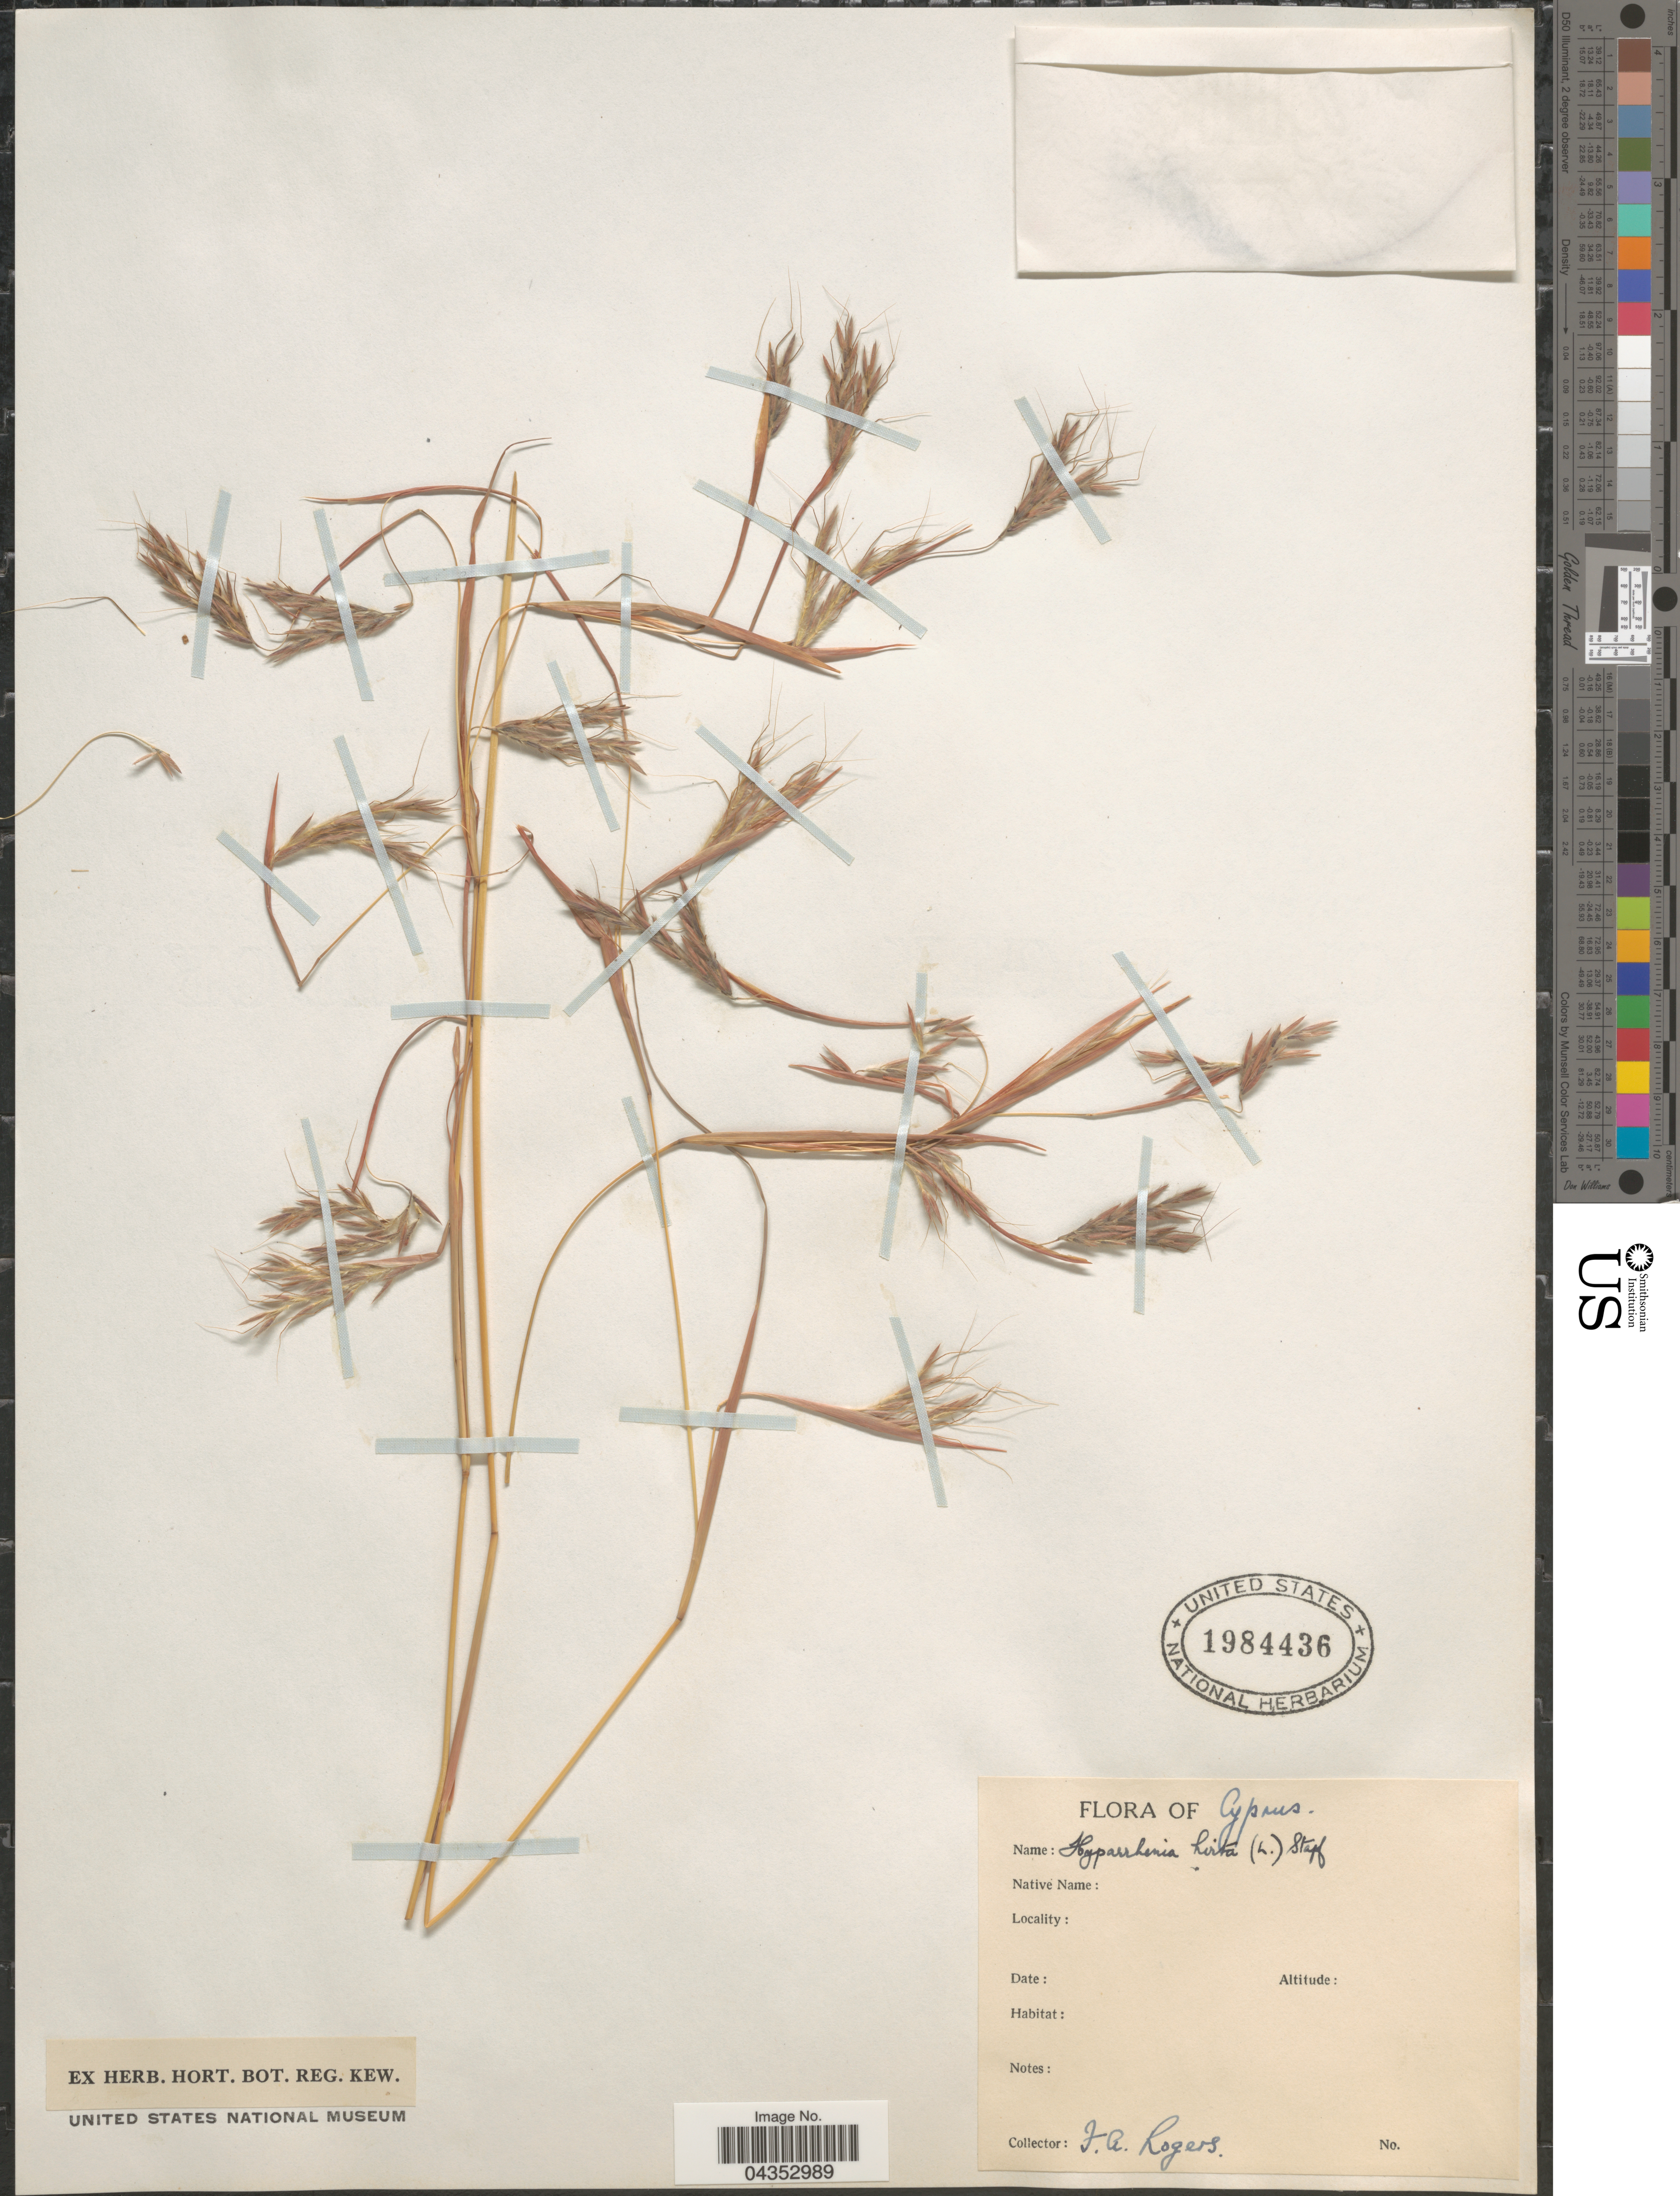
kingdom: Plantae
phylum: Tracheophyta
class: Liliopsida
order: Poales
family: Poaceae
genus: Hyparrhenia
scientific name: Hyparrhenia hirta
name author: (L.) Stapf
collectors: F. A. Rogers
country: Cyprus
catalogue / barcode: US 1984436